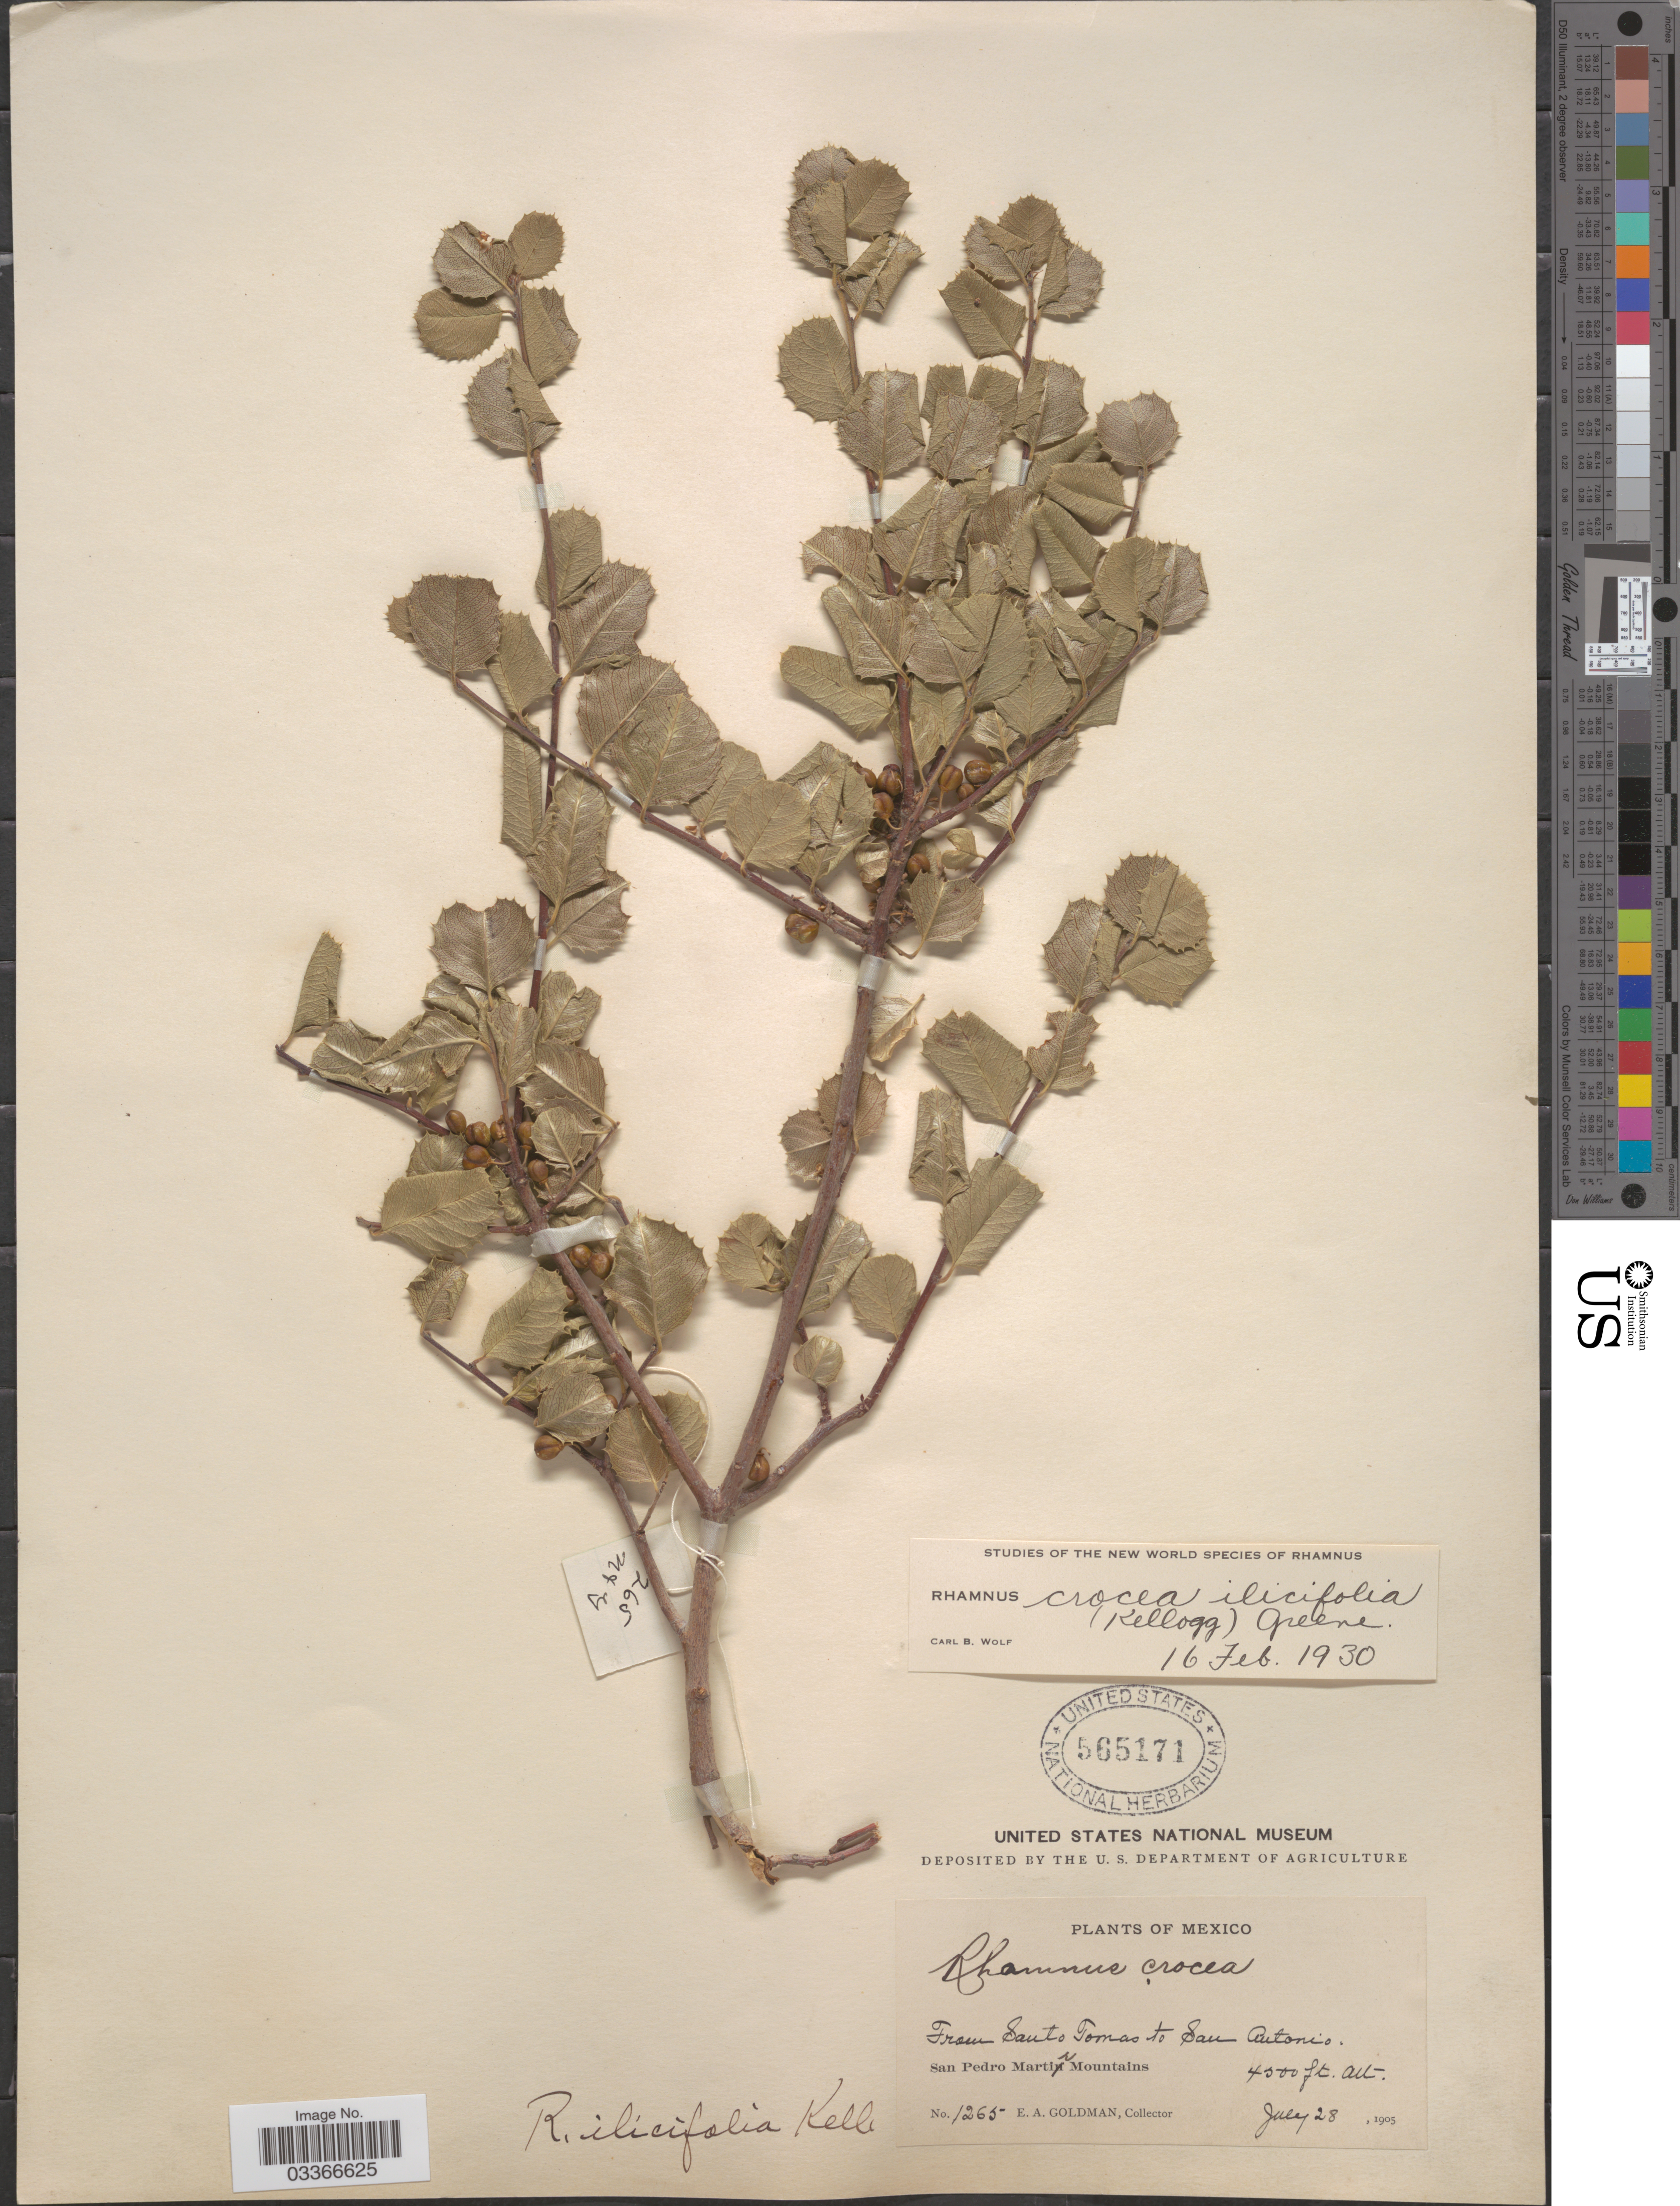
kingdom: Plantae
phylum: Tracheophyta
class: Magnoliopsida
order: Rosales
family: Rhamnaceae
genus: Rhamnus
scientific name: Rhamnus crocea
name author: Nutt.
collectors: E. A. Goldman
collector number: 1265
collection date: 1905-07-28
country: Mexico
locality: From Santo Tomas to San Antonio. San Pedro Martir Mountains.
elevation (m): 1372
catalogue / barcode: US 565171